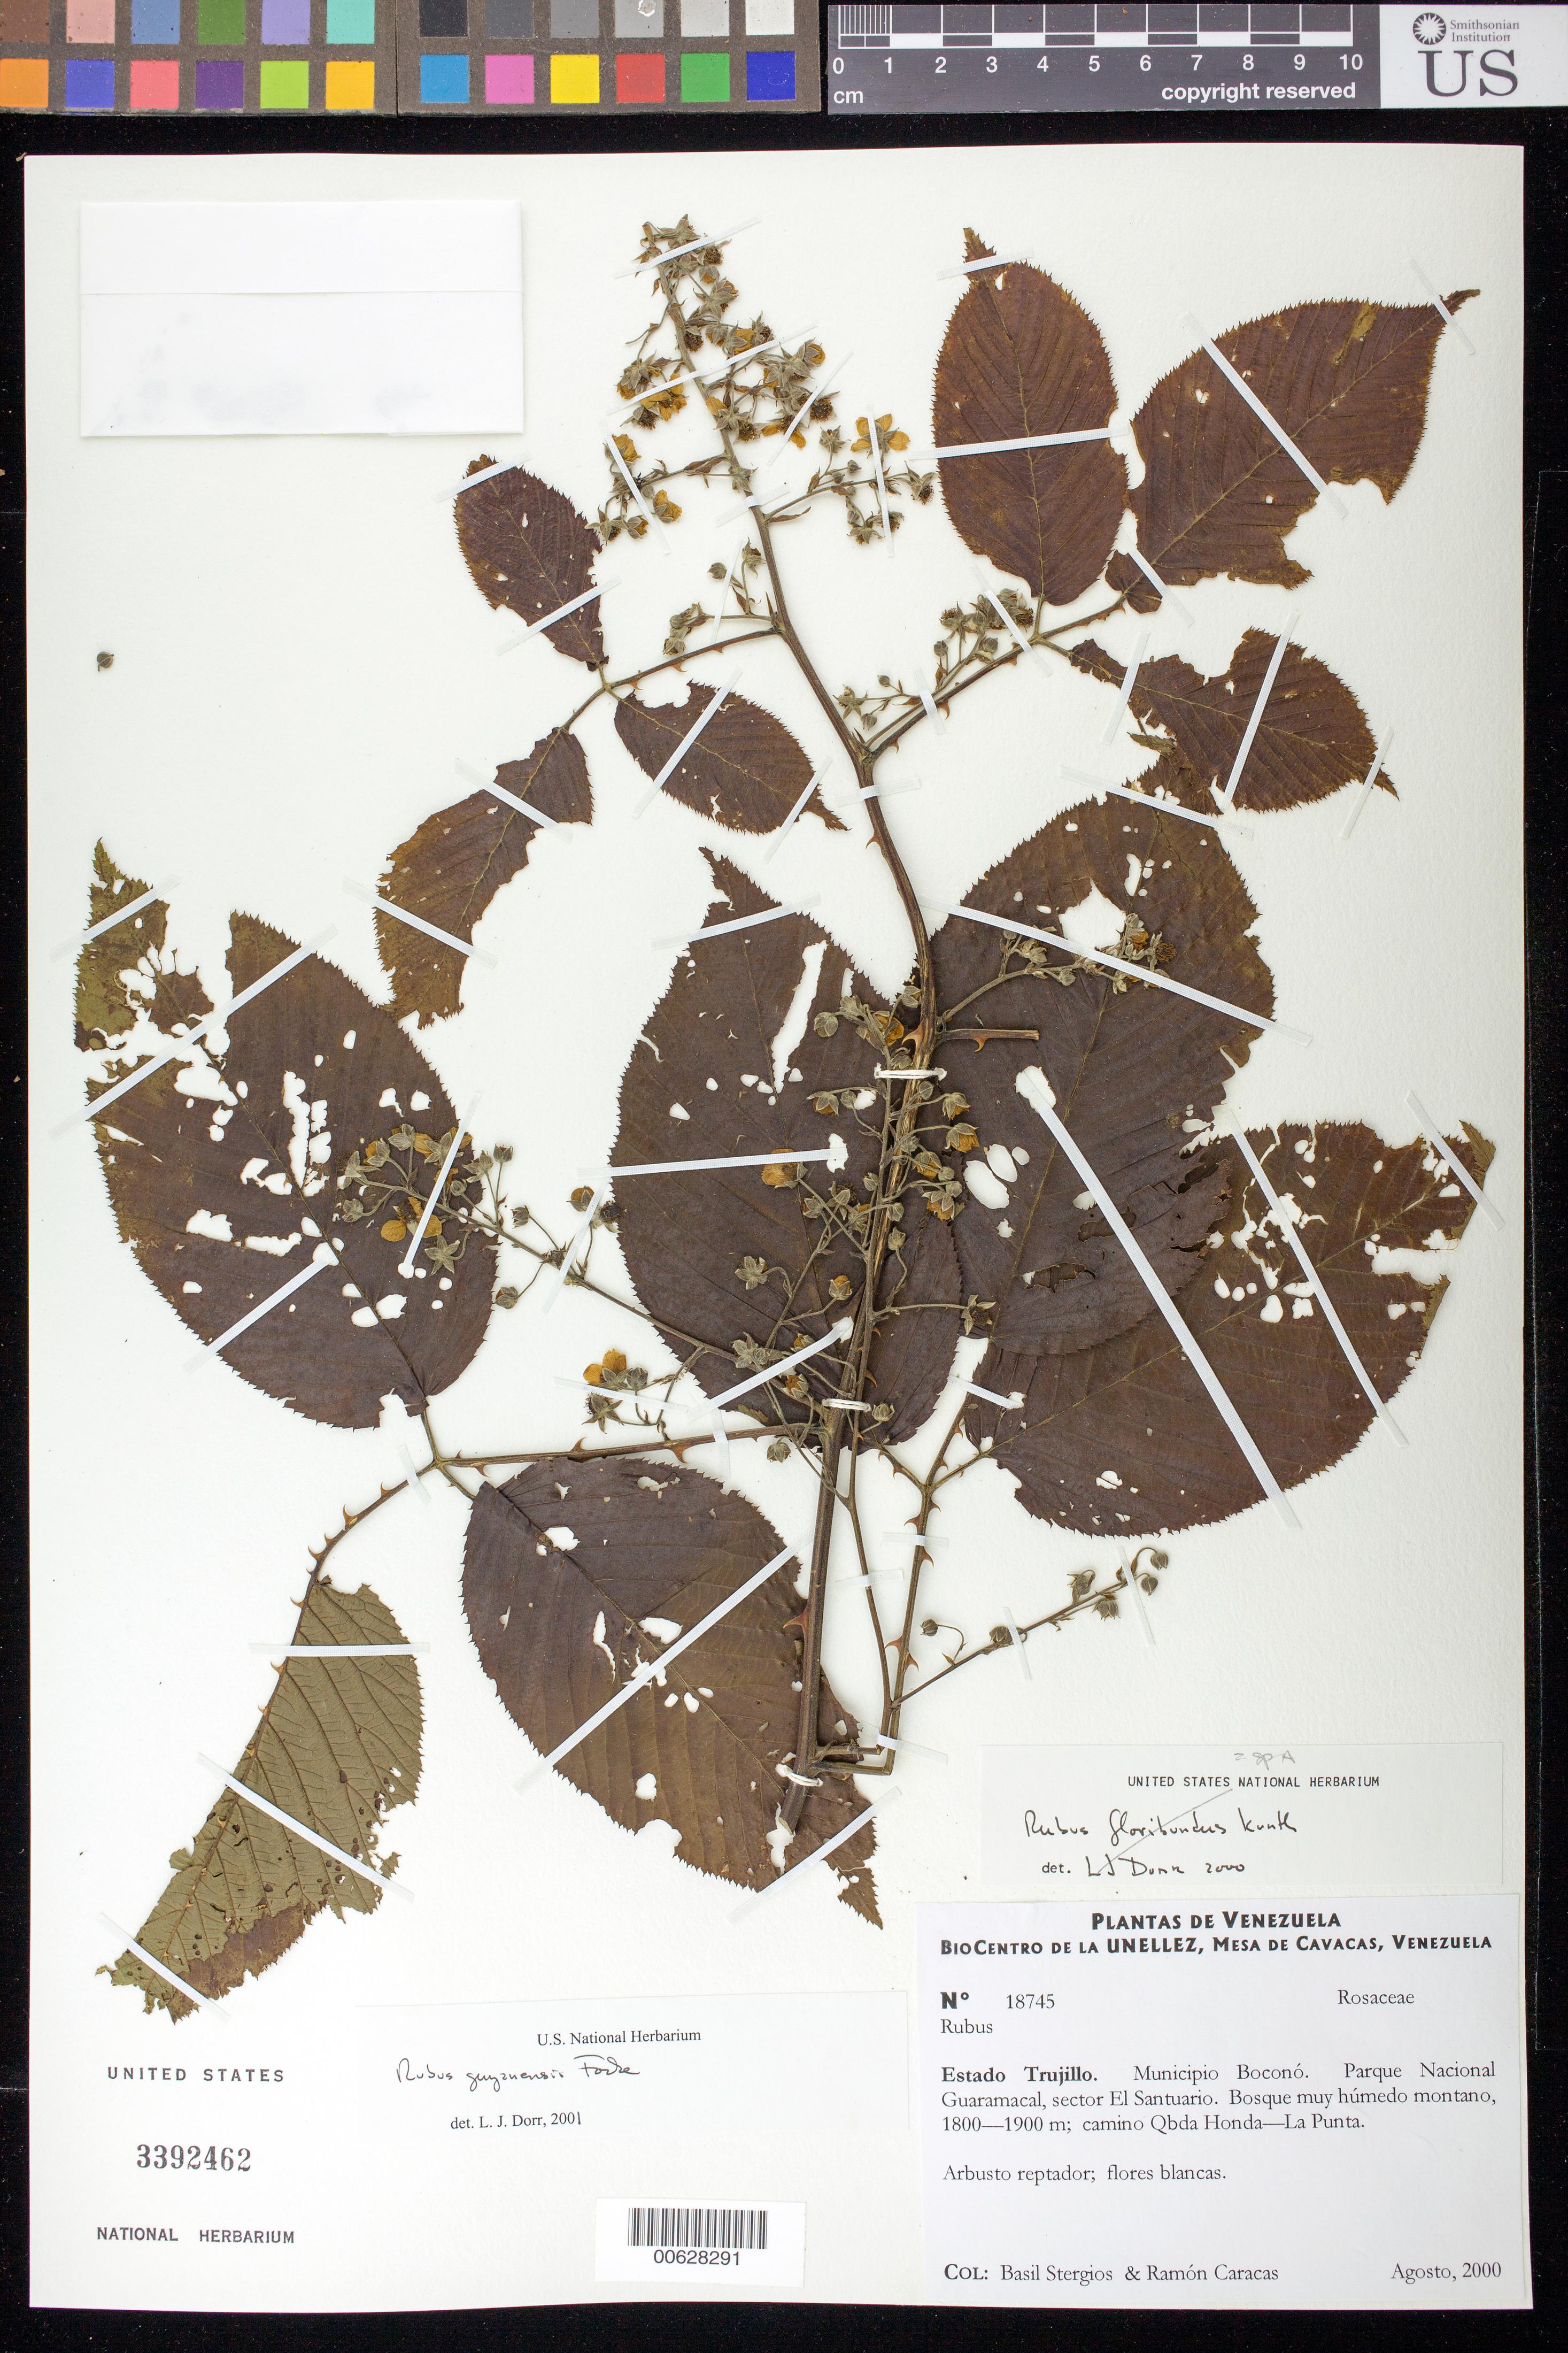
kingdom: Plantae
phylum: Tracheophyta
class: Magnoliopsida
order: Rosales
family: Rosaceae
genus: Rubus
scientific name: Rubus guyanensis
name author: Focke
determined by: Dorr, L. J., (BOT), Smithsonian Institution - National Museum of Natural History (UNITED STATES)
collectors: B. G. Stergios & R. Caracas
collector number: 18745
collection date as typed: Aug 2000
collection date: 2000-08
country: Venezuela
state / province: Trujillo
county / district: Boconó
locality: Parque Nacional Guaramacal, El Santuarío, Quebrada Honda-La Punta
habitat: Bosque muy húmedo montano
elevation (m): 1800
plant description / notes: CTES, PORT, US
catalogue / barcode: US 3392462